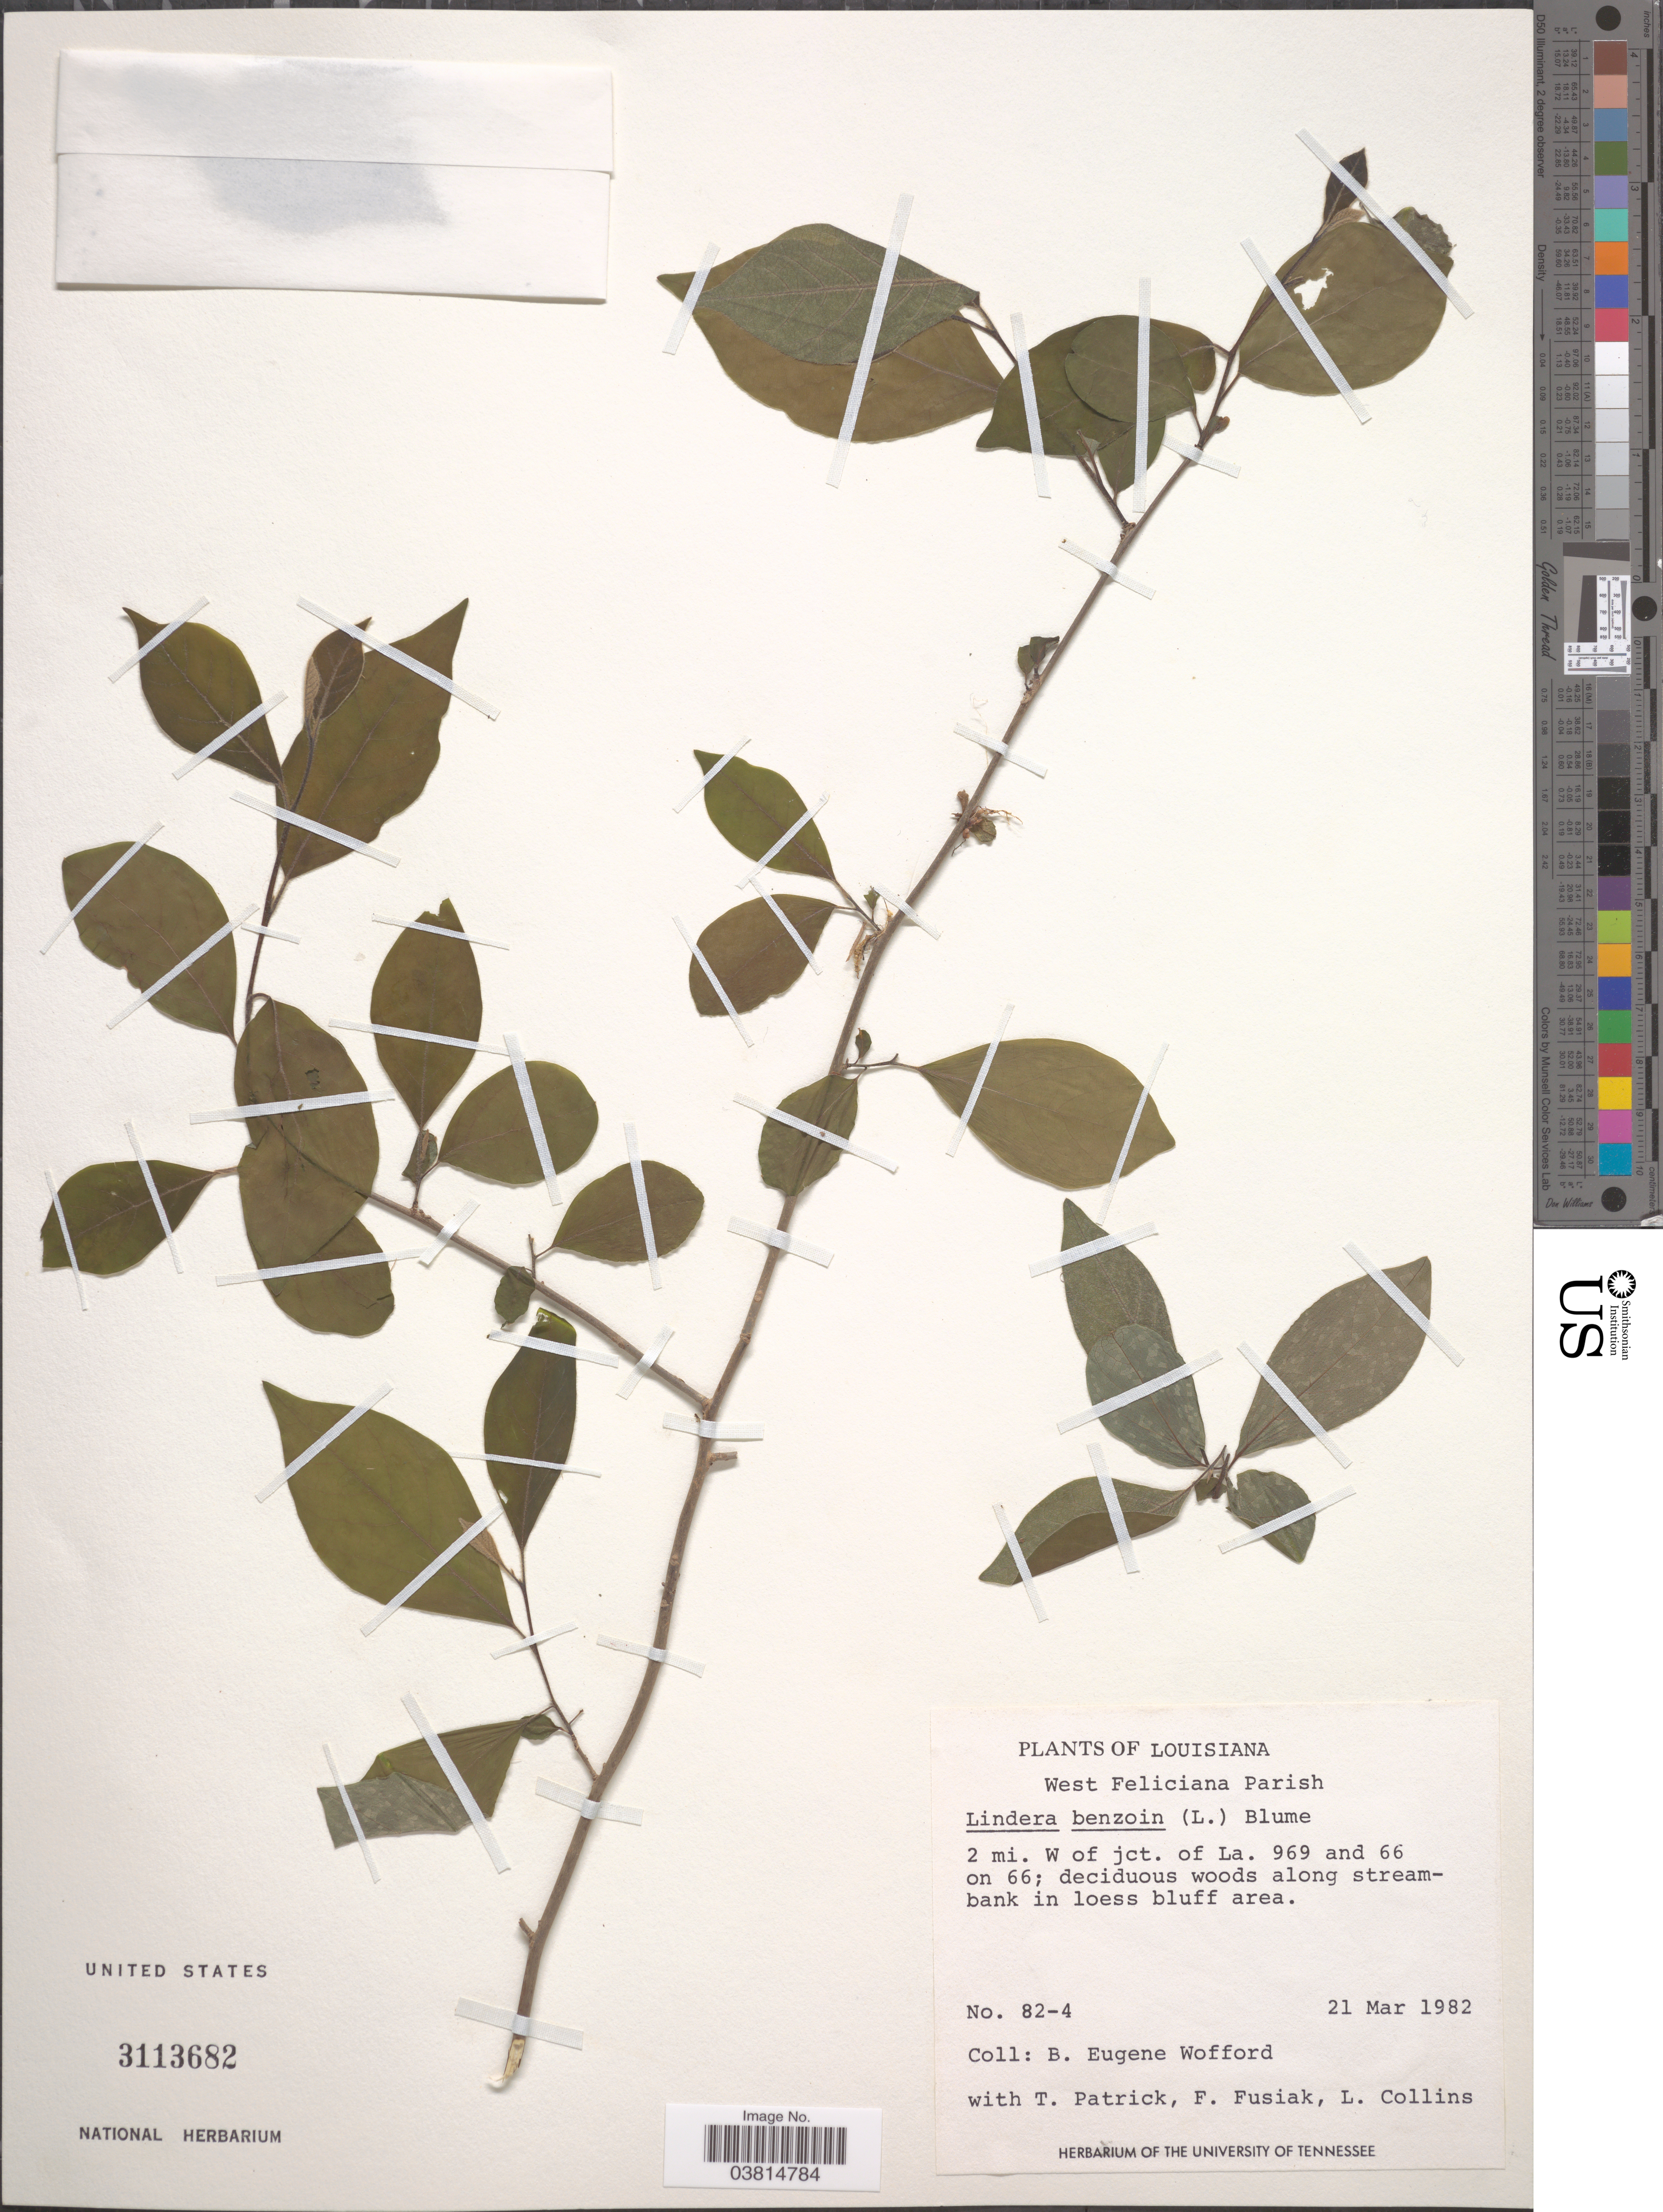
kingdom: Plantae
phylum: Tracheophyta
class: Magnoliopsida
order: Laurales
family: Lauraceae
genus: Lindera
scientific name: Lindera benzoin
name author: (L.) Blume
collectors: B. Wofford, T. Patrick, F. Fusiak & L. Collins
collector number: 82-4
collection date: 1982-03-21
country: United States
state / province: Louisiana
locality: West Feliciana Parish. 2 mi. W of jct. of La. 969 and 66 on 66.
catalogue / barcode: US 3113682